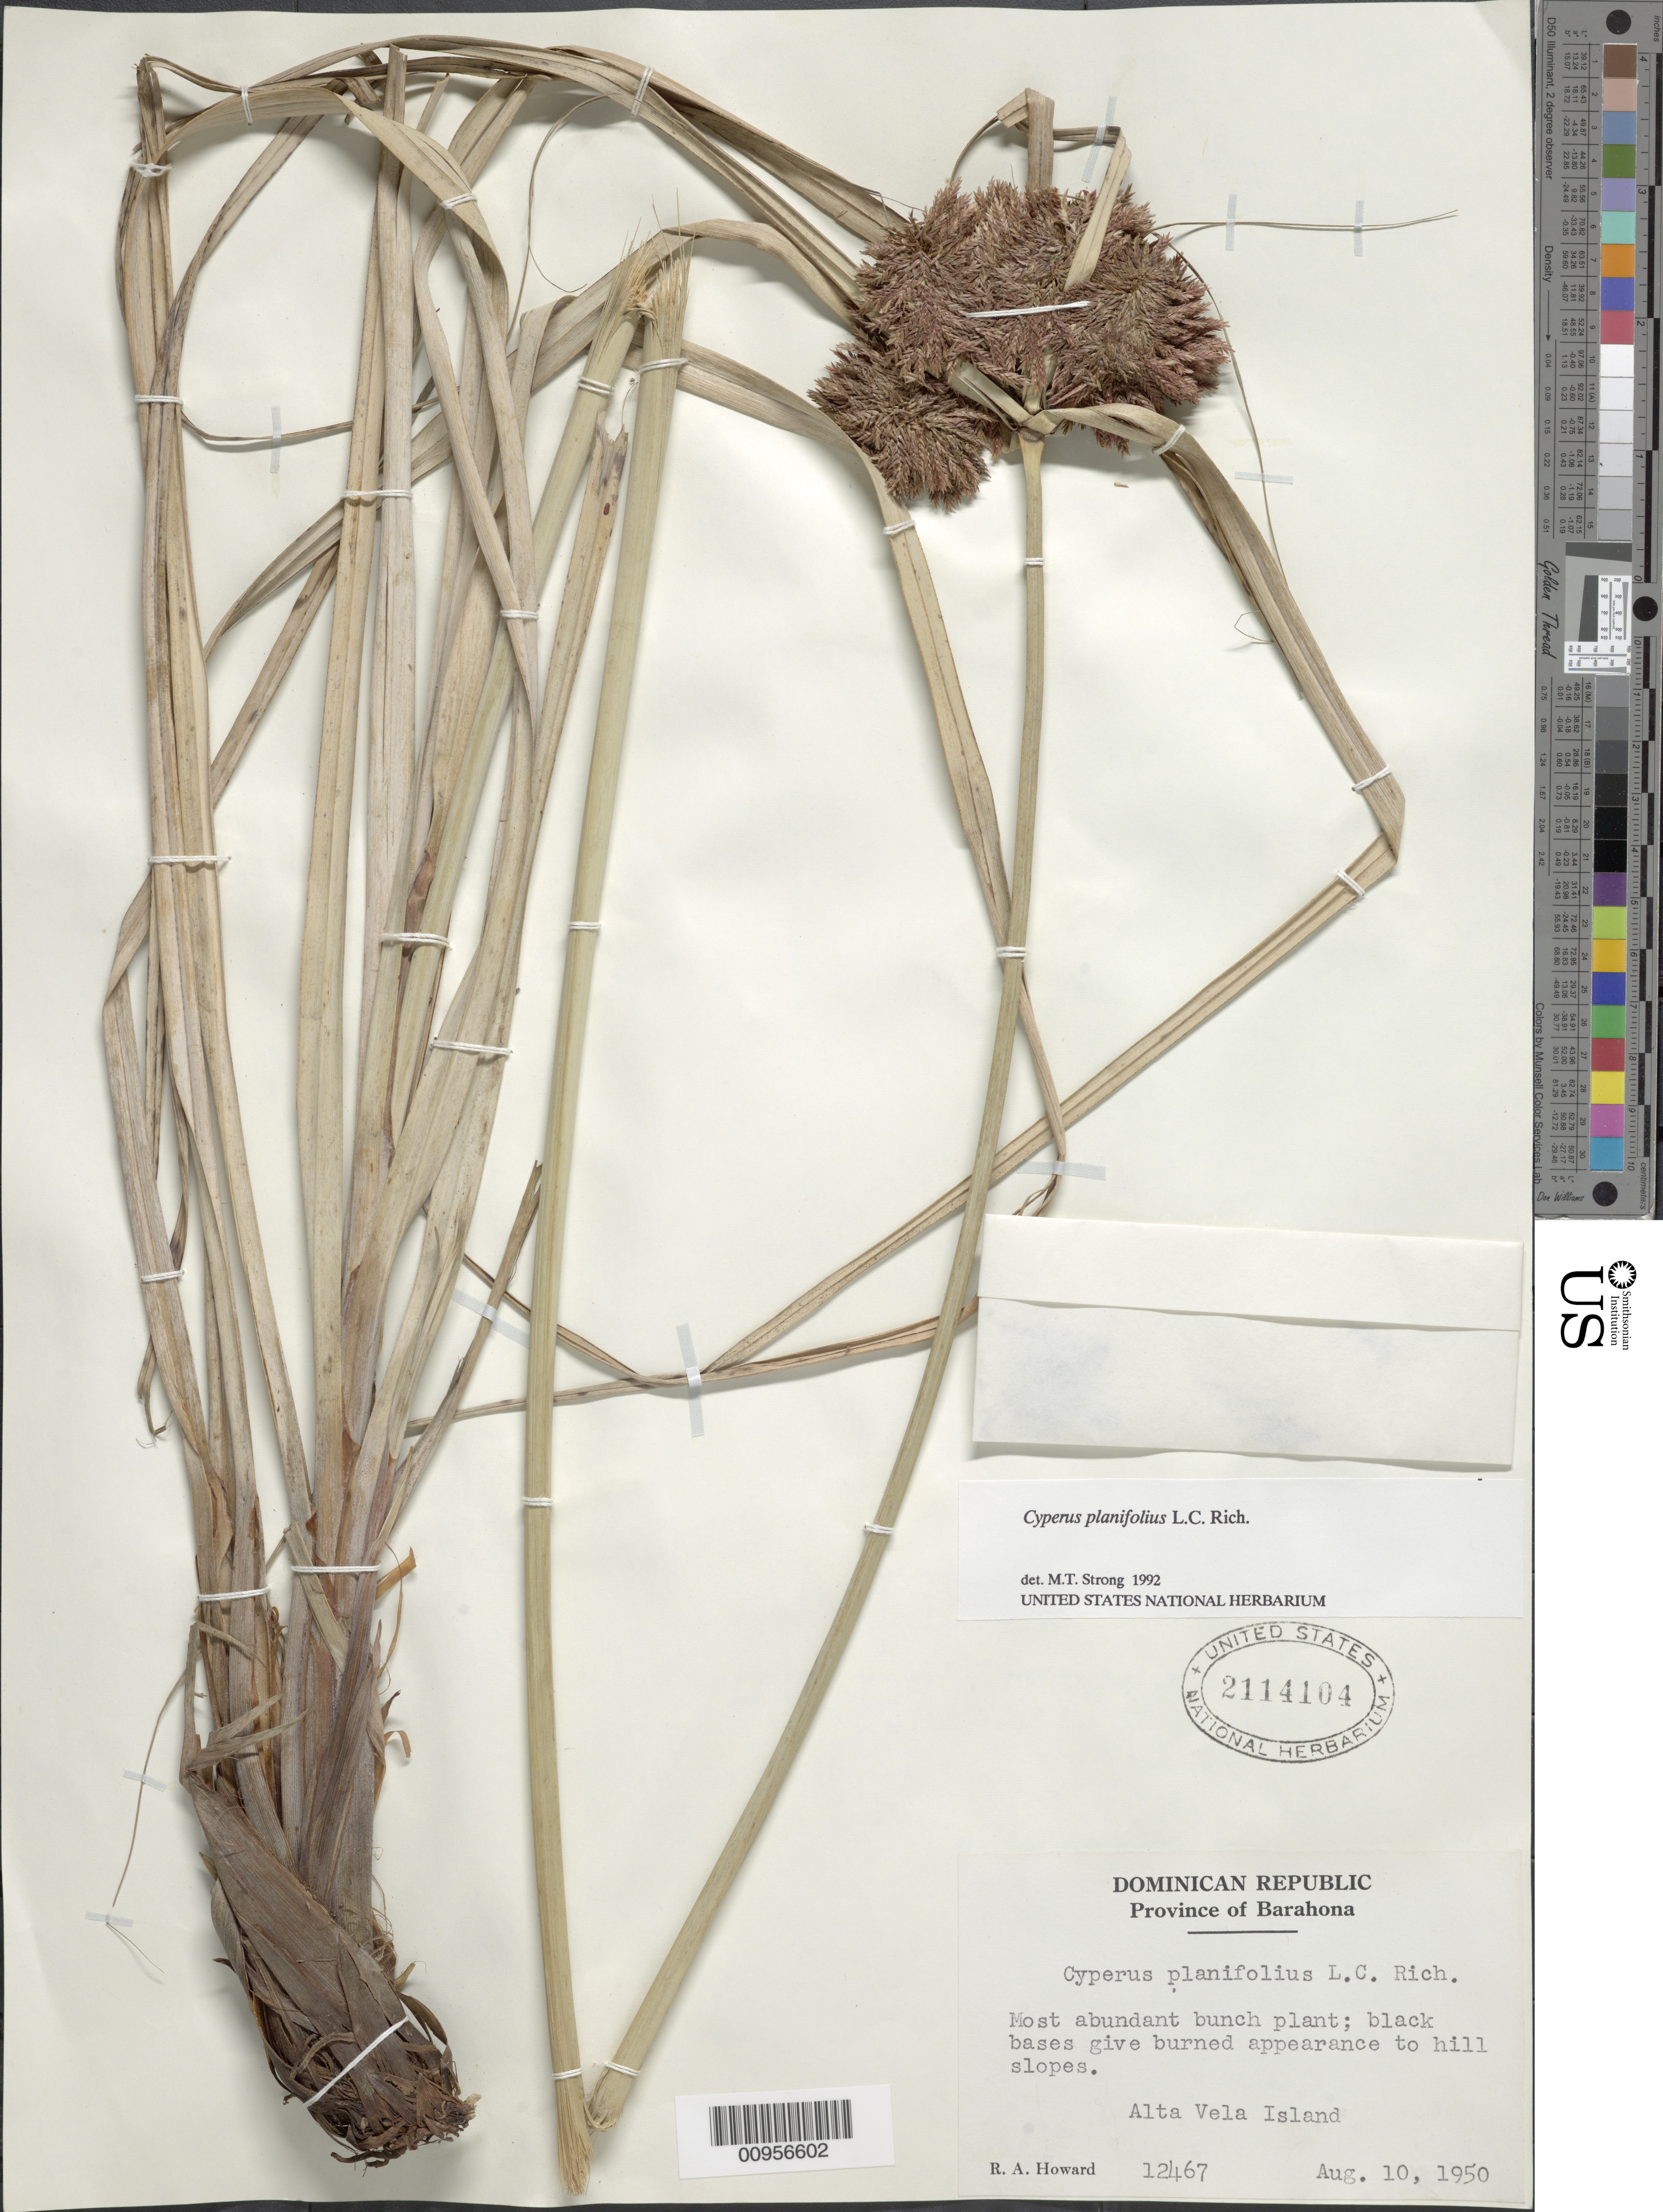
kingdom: Plantae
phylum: Tracheophyta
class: Liliopsida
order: Poales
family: Cyperaceae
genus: Cyperus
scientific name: Cyperus planifolius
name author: Rich.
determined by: Strong, M. T., (US), Smithsonian Institution - National Museum of Natural History (UNITED STATES)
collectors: R. A. Howard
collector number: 12467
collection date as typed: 10 Aug 1950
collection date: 1950-08-10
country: Dominican Republic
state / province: Barahona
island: Alta Vela I.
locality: hill slopes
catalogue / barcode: US 2114104